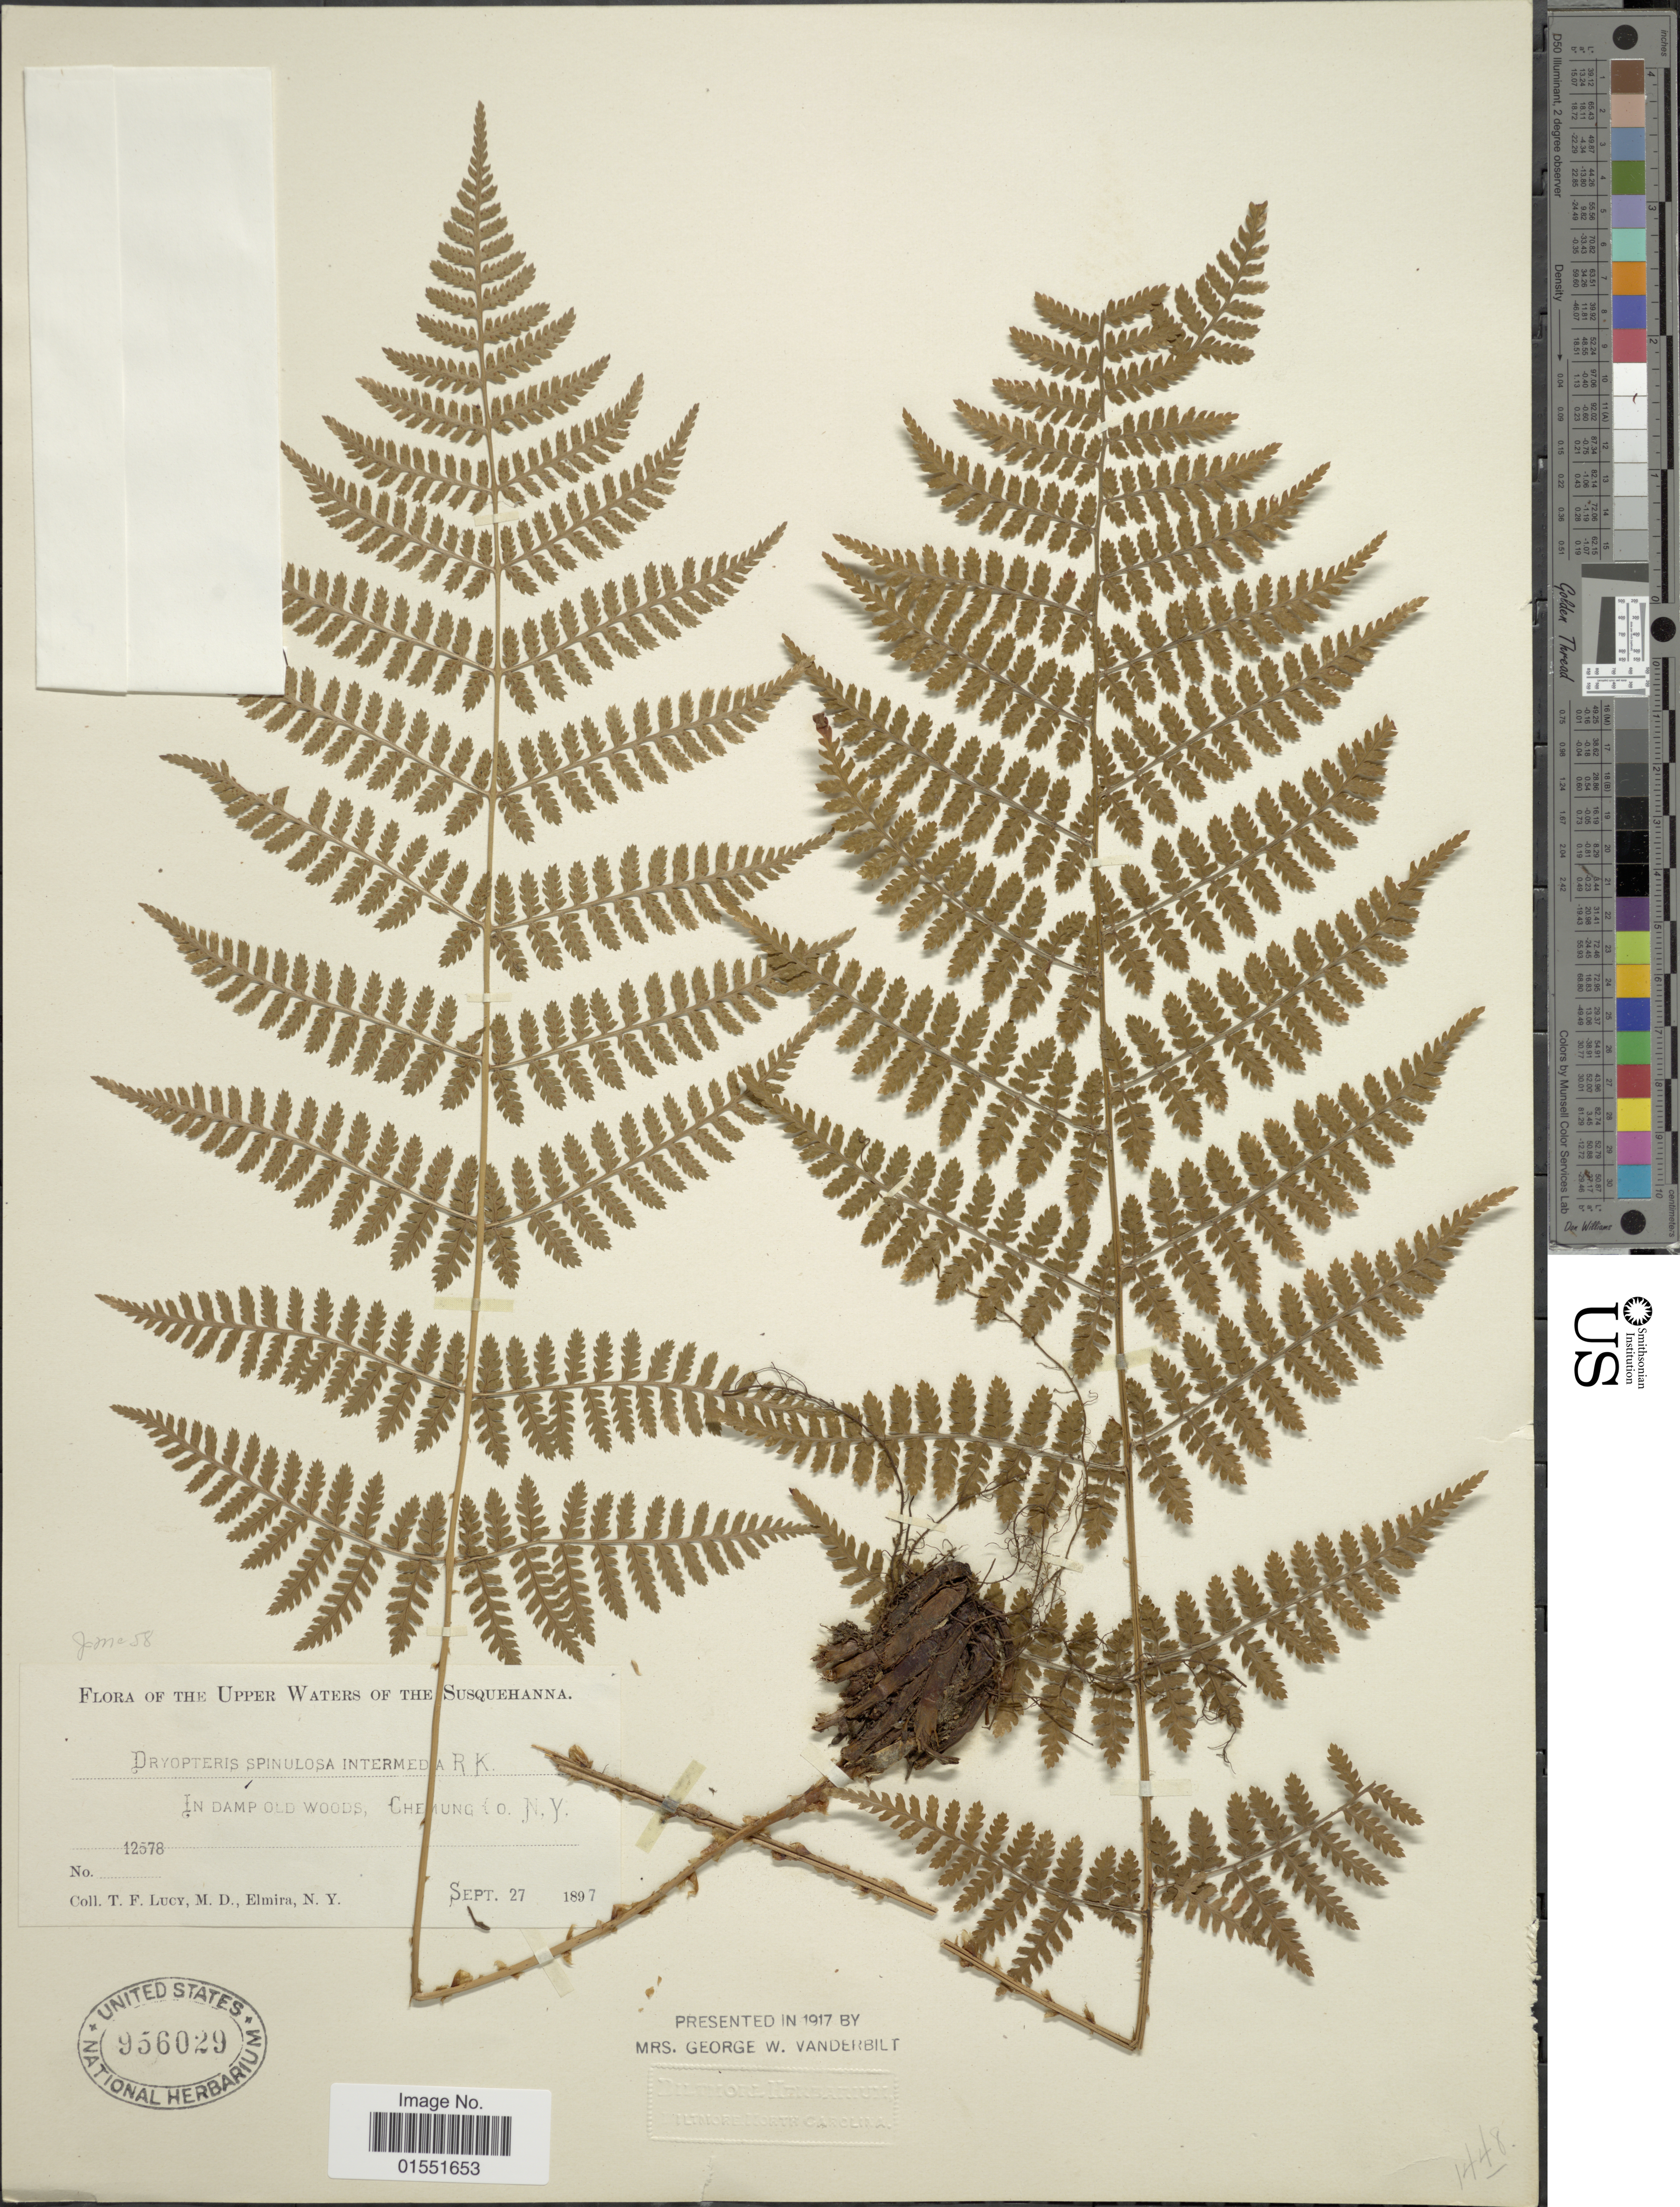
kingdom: Plantae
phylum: Tracheophyta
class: Polypodiopsida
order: Polypodiales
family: Dryopteridaceae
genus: Dryopteris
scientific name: Dryopteris intermedia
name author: (Muhl.) A. Gray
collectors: T. Lucy & M. Elmira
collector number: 12578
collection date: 1897-09-27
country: United States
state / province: New York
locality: The Upper Waters of The Susquehanna. In damp old woods, Chemung Co. N.Y.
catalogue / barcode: US 956029